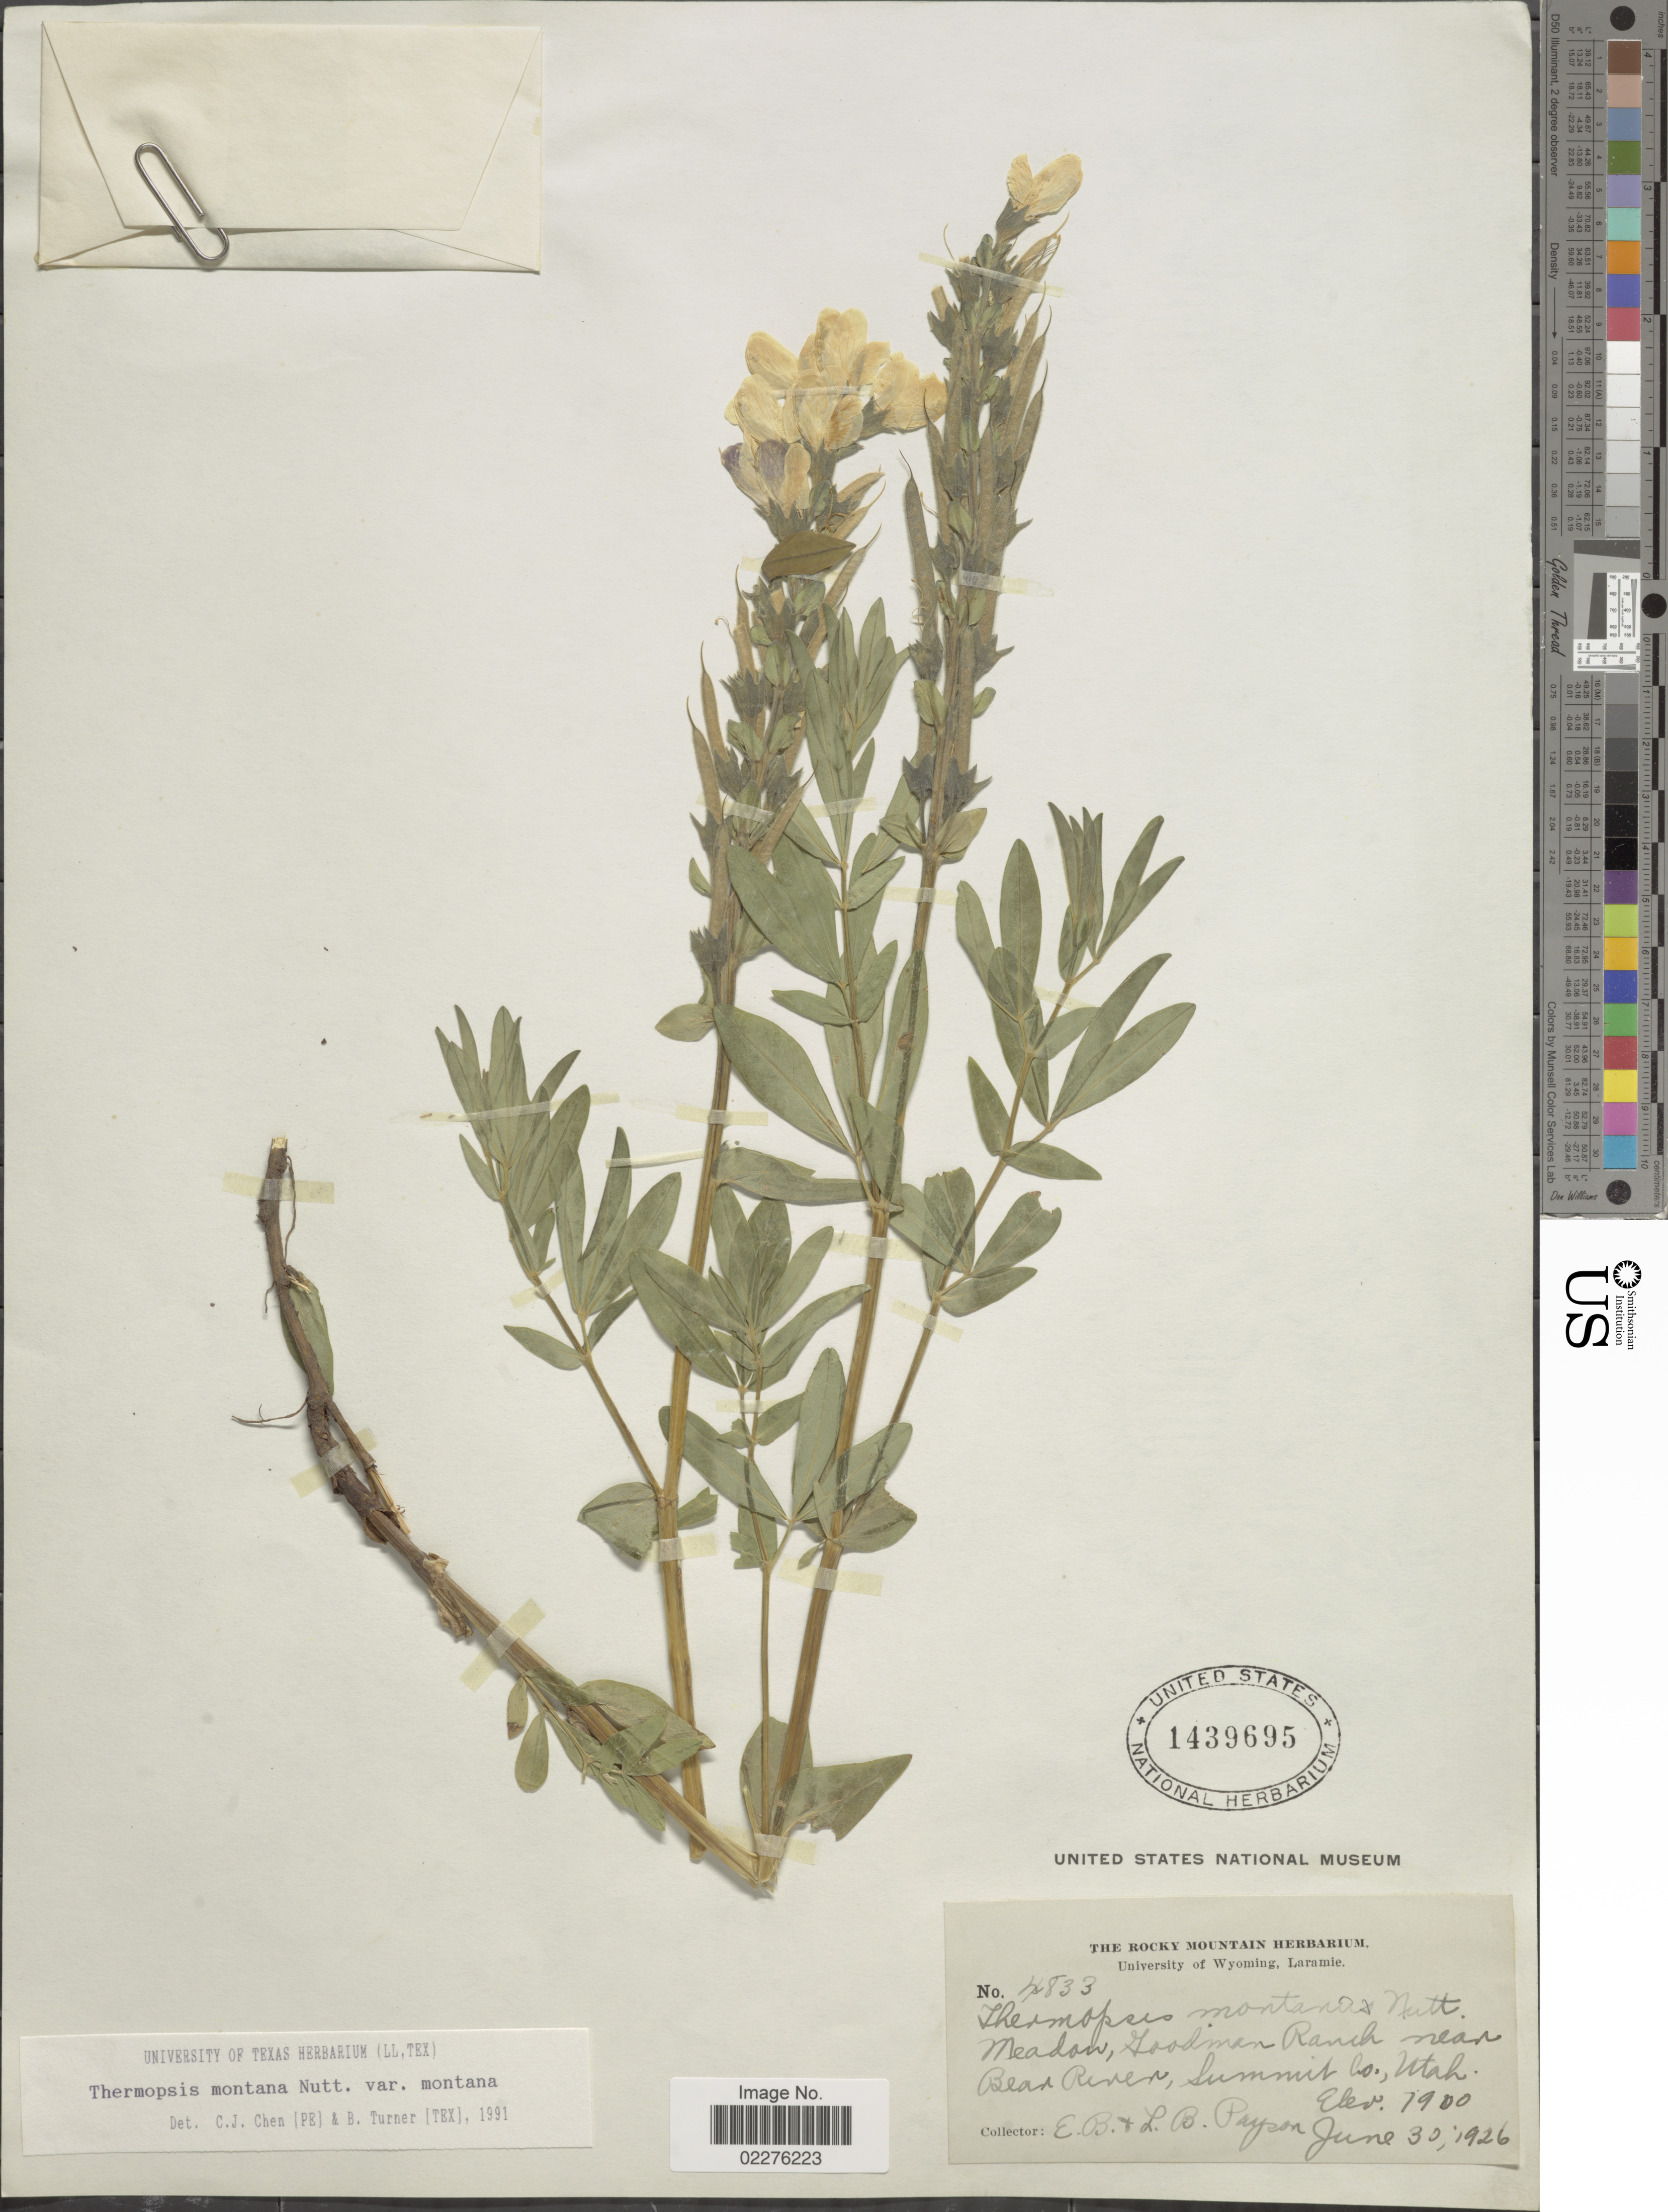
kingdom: Plantae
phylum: Tracheophyta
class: Magnoliopsida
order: Fabales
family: Fabaceae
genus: Thermopsis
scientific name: Thermopsis montana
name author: Nutt.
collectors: E. B. Payson & L. Payson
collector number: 4833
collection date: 1926-06-30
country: United States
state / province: Utah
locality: Meadow, Joodman Ranch near Bear River, Summit Co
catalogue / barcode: US 1439695